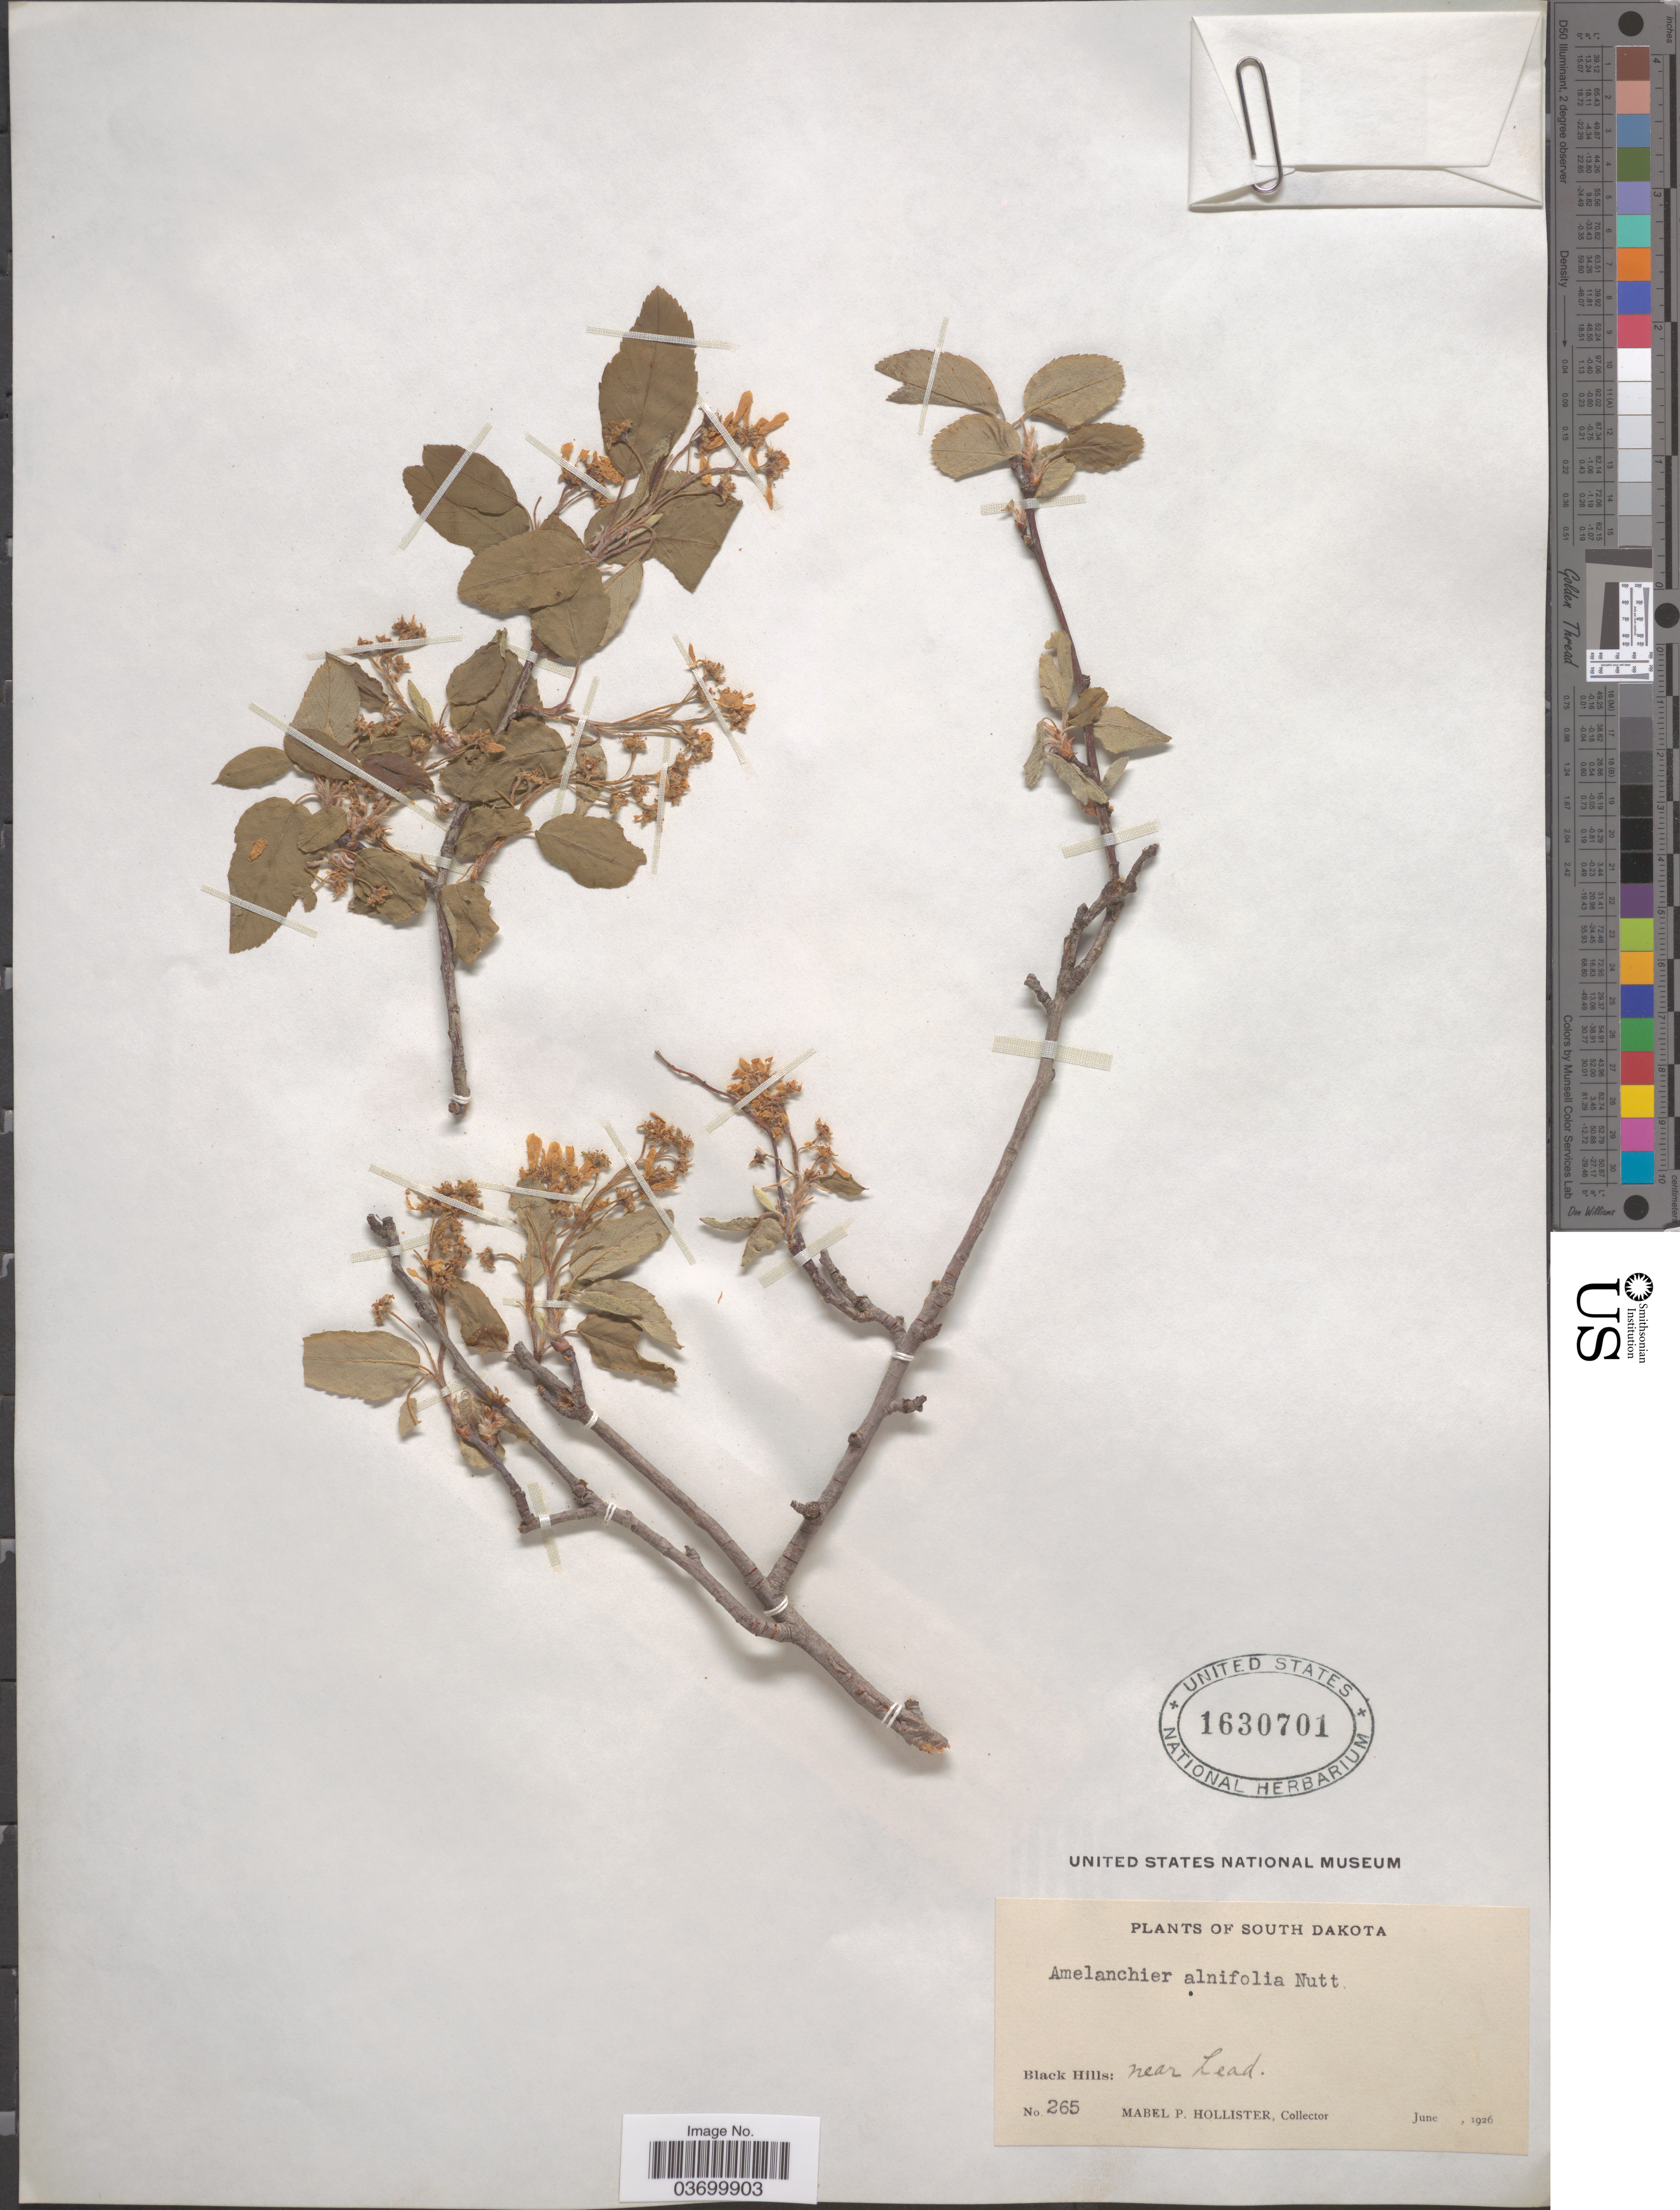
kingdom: Plantae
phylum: Tracheophyta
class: Magnoliopsida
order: Rosales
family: Rosaceae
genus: Amelanchier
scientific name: Amelanchier alnifolia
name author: (Nutt.) Nutt. ex M. Roem.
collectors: M. Hollister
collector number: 265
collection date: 1926-06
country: United States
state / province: South Dakota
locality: Black Hills: near Lead.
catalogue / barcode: US 1630701